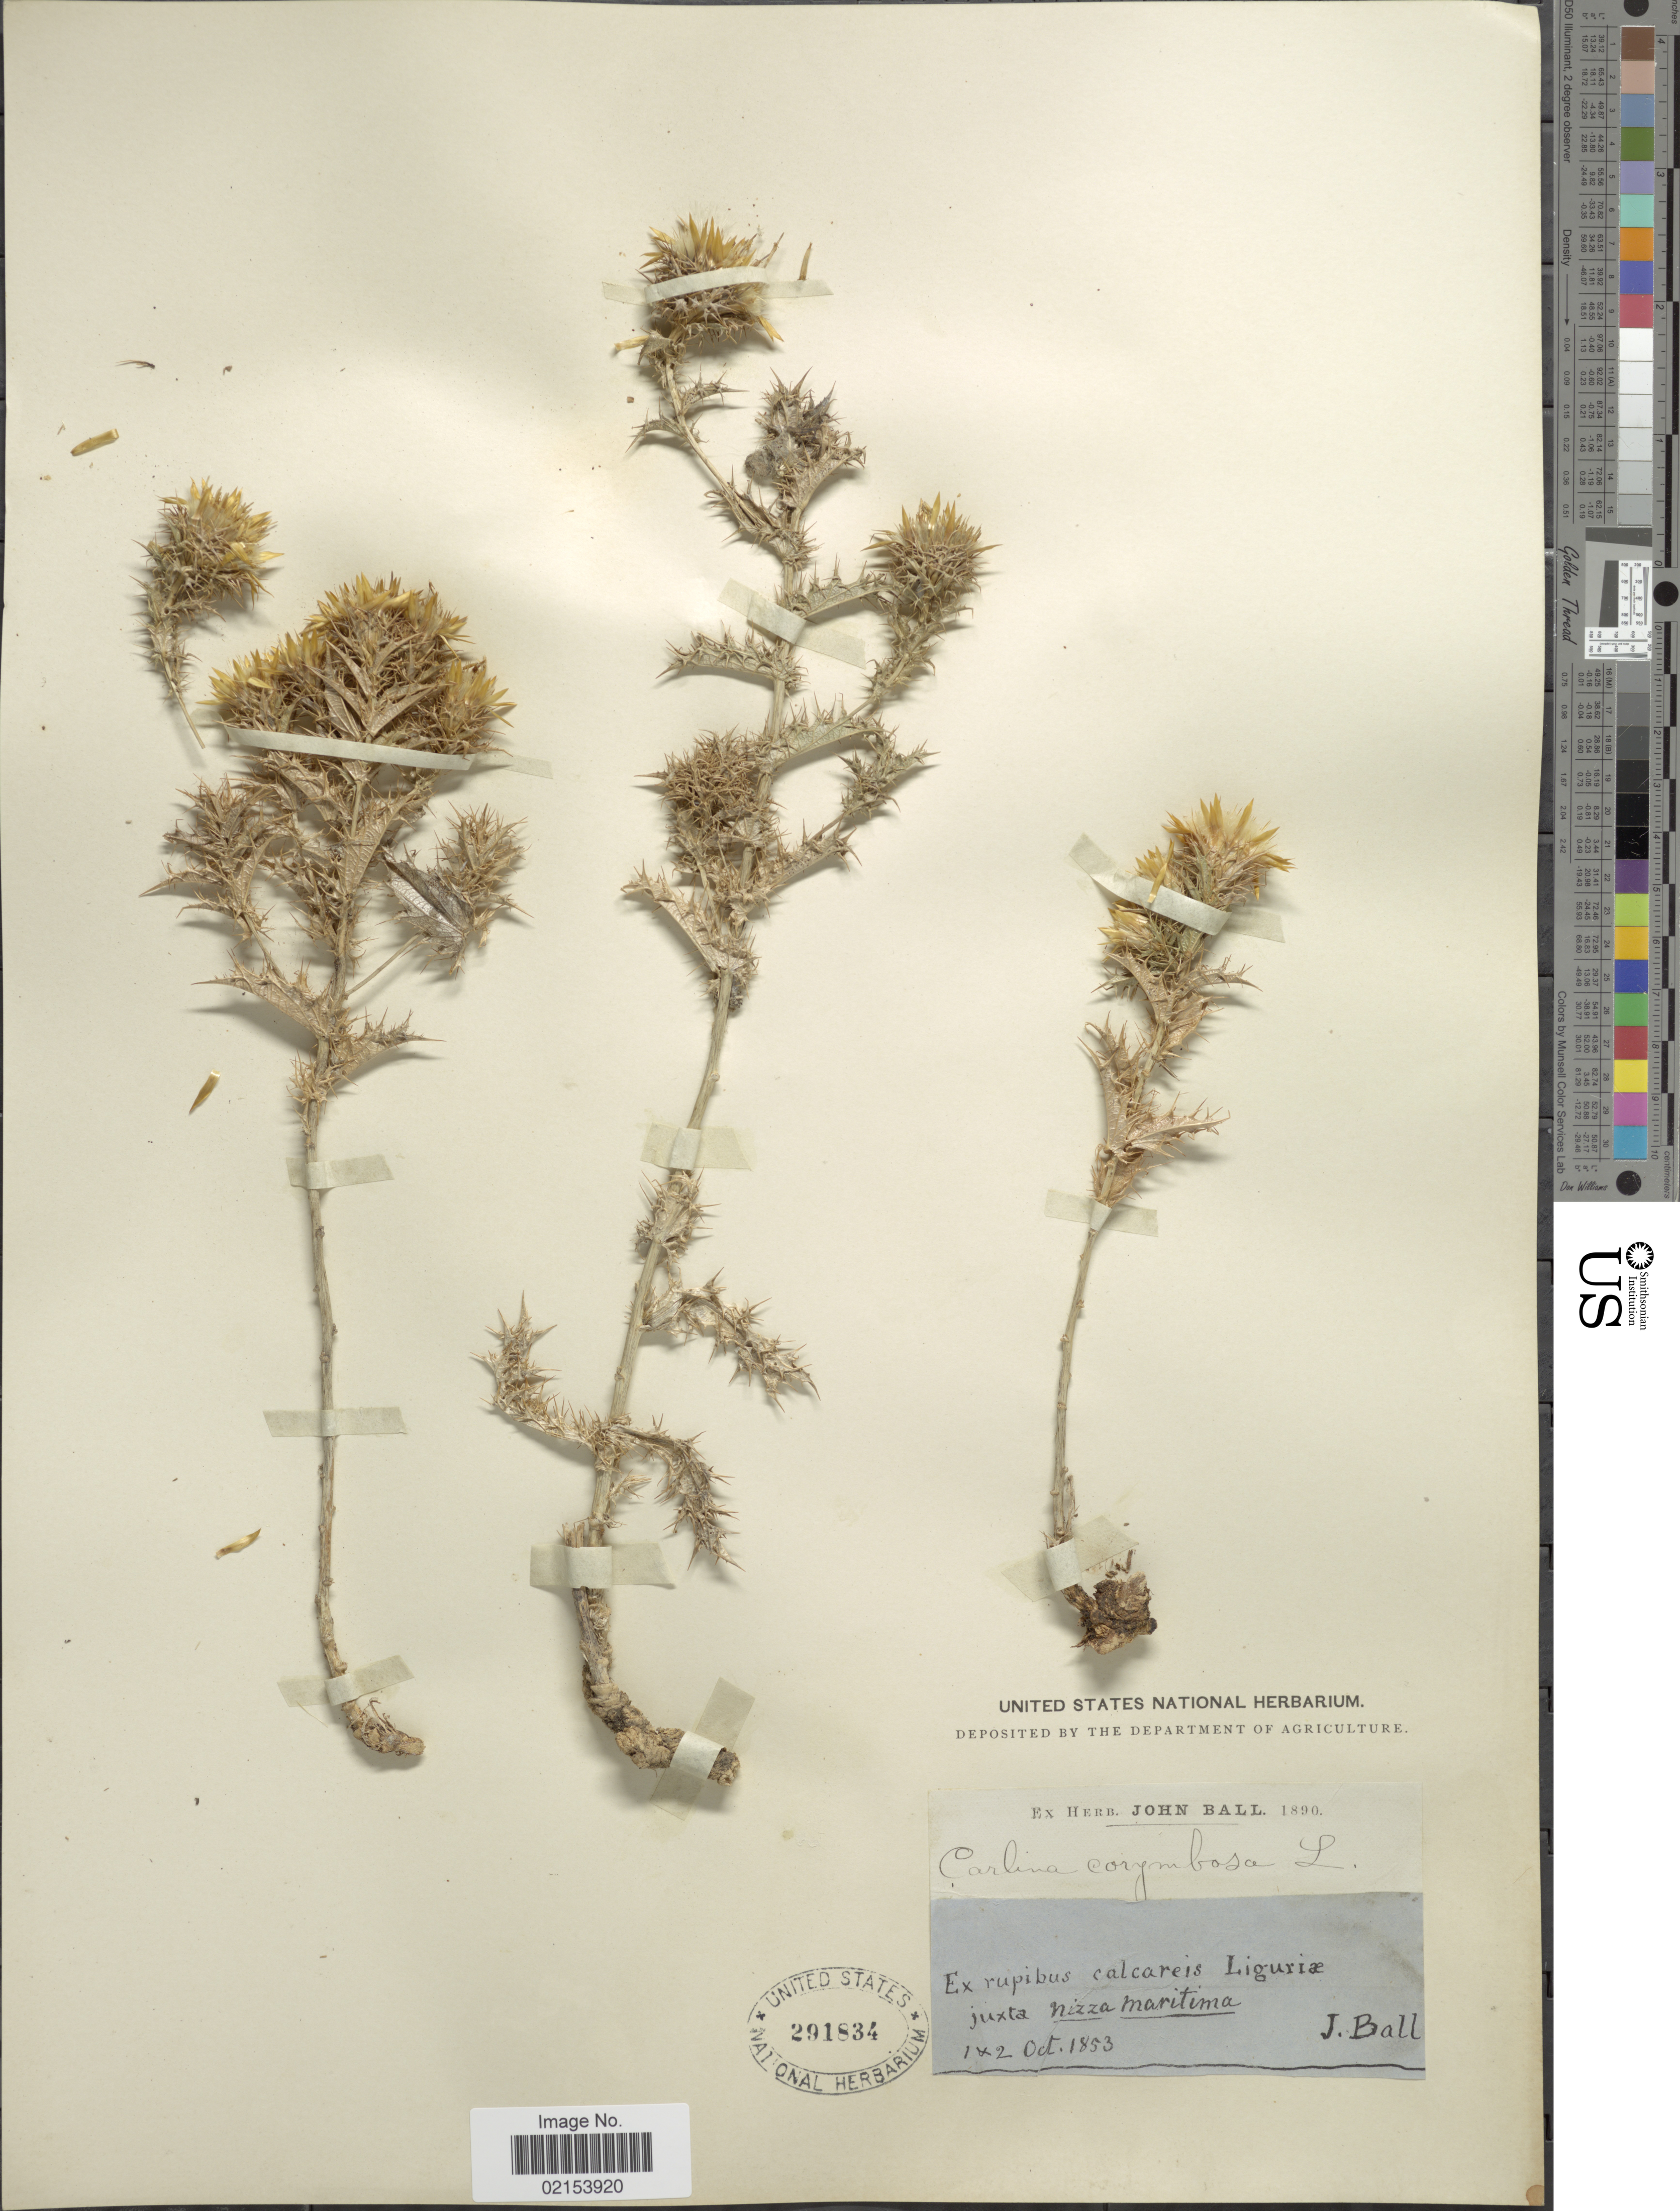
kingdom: Plantae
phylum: Tracheophyta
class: Magnoliopsida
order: Asterales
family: Asteraceae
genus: Carlina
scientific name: Carlina corymbosa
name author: L.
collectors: J. Ball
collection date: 1853-10-01/1853-10-02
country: Italy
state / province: Liguria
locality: Juxta Nizza Maritima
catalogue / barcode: US 291834